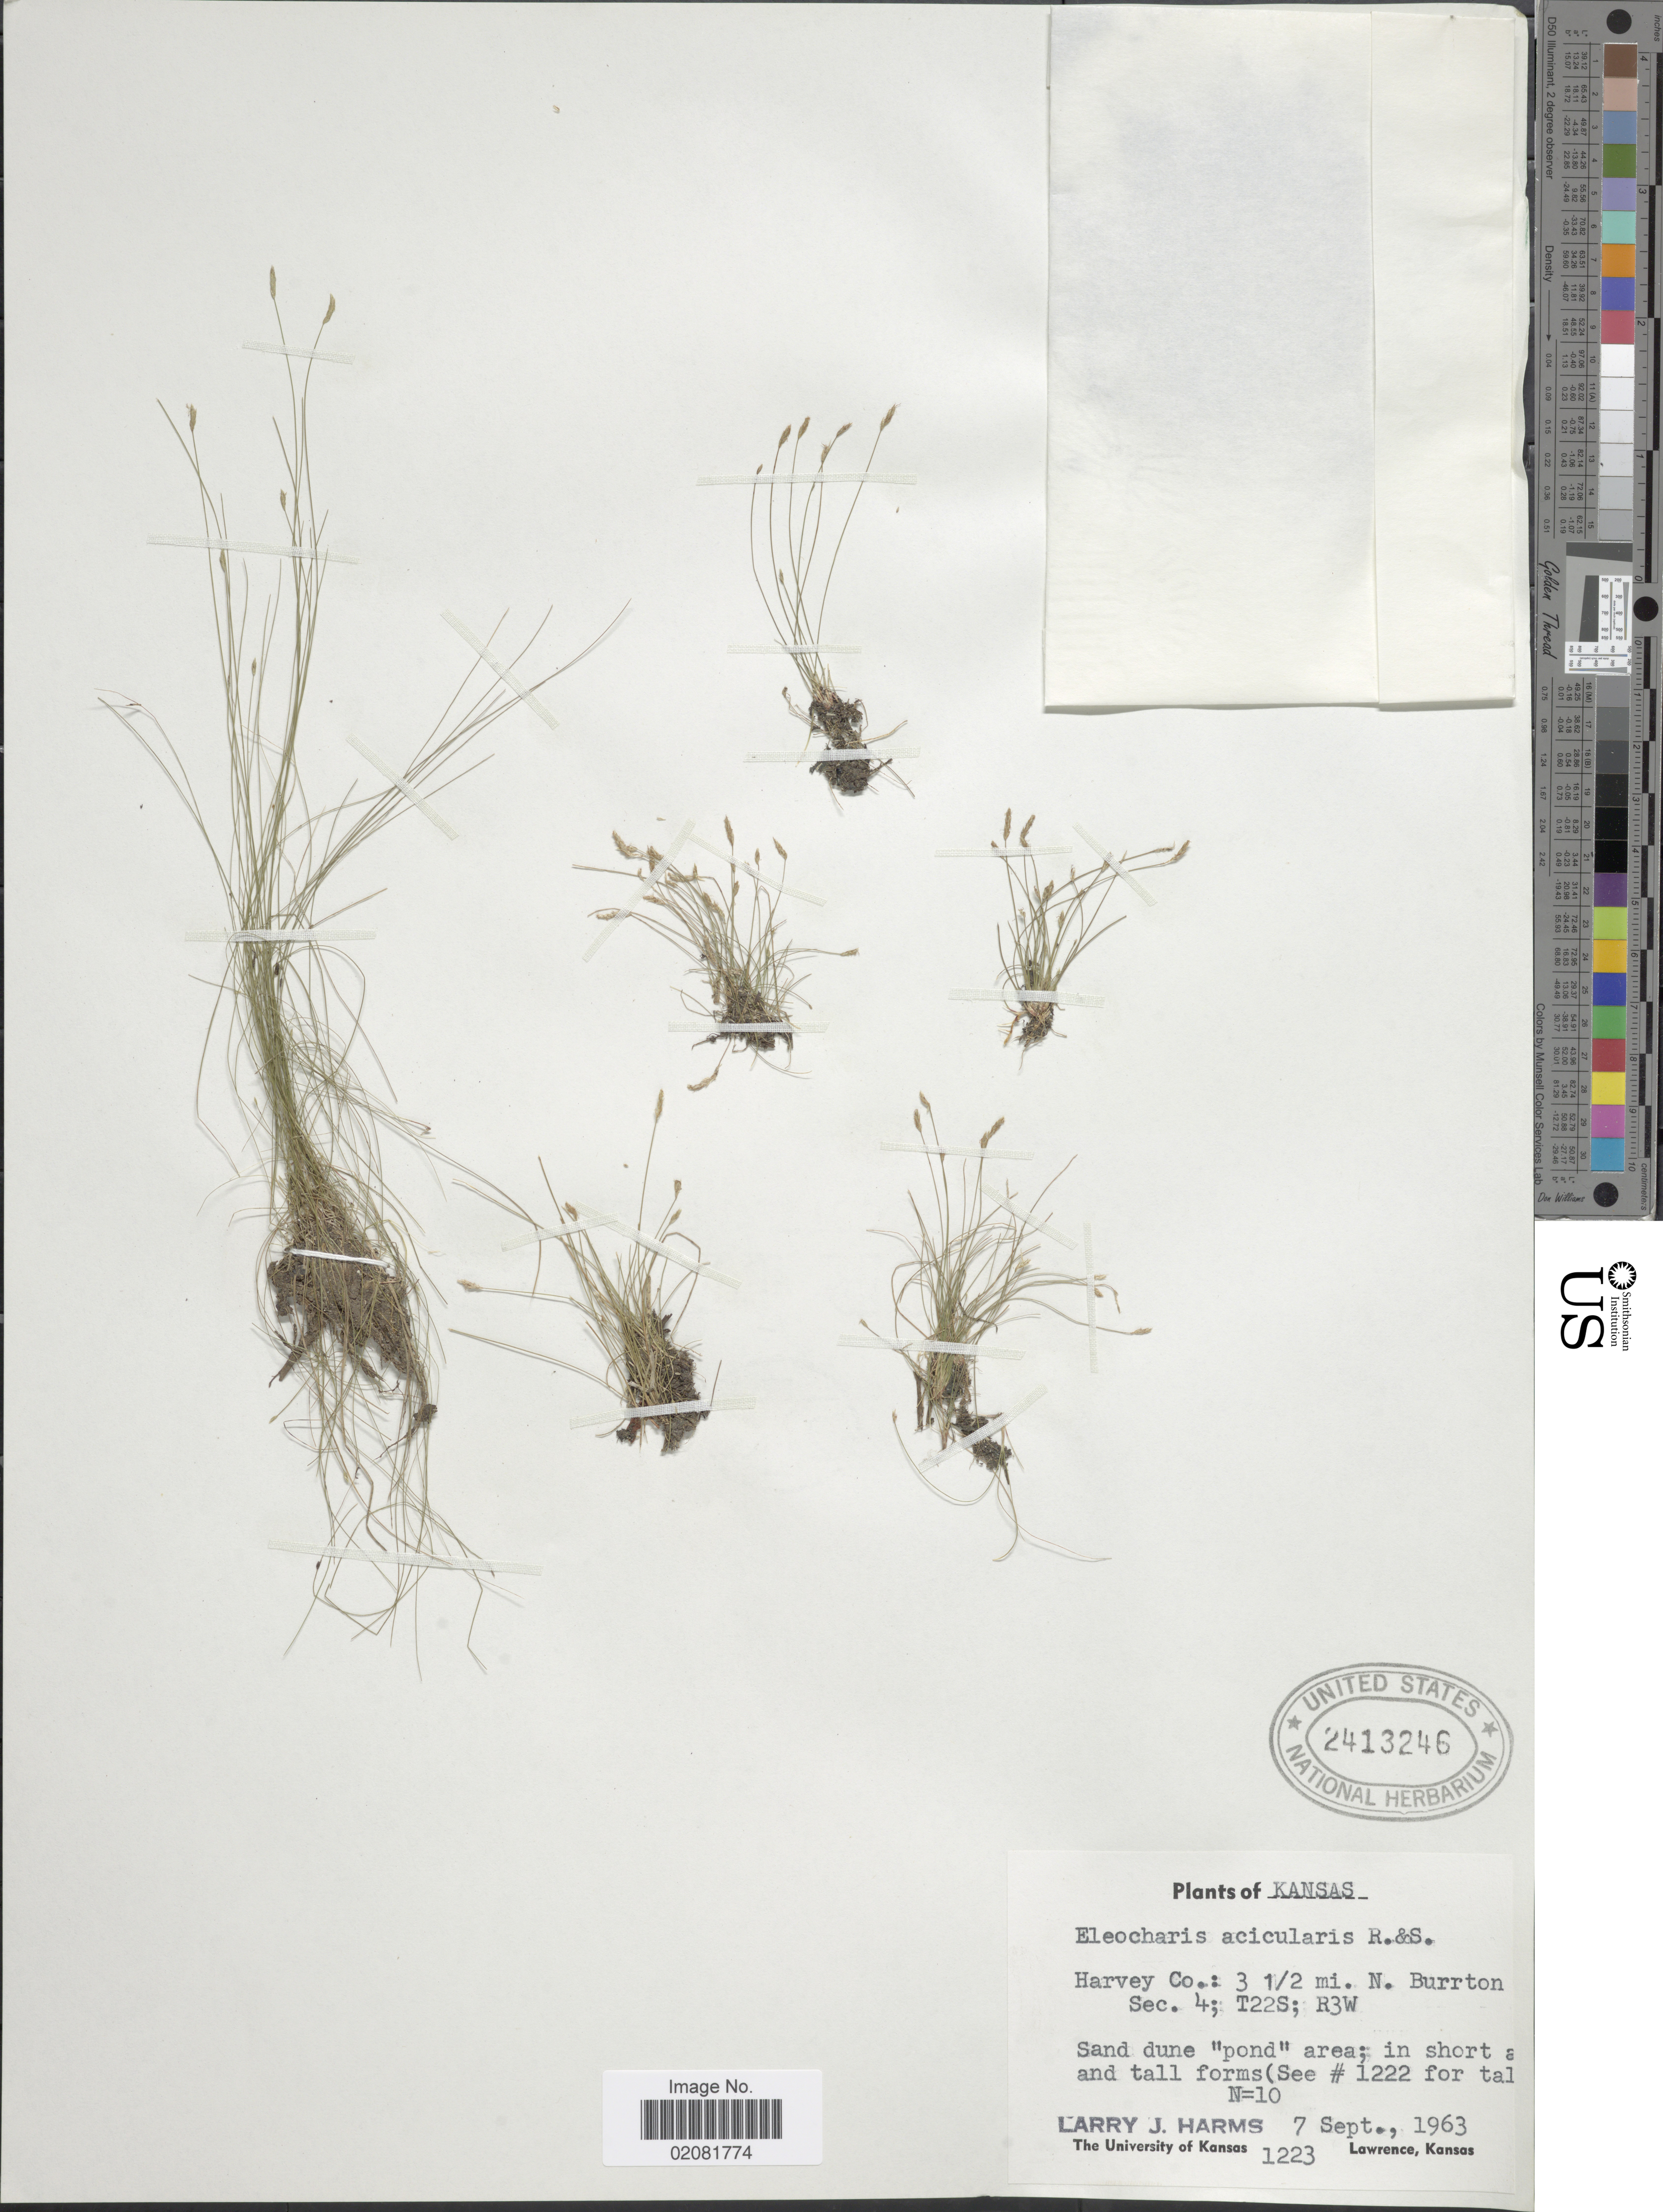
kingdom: Plantae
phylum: Tracheophyta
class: Liliopsida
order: Poales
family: Cyperaceae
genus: Eleocharis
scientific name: Eleocharis acicularis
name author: (L.) Roem. & Schult.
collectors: L. Harms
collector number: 1223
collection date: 1963-09-07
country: United States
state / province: Kansas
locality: Harvey Co.: 3 1/2 mi. N. Burrton Sec. 4; T22S; R3W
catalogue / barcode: US 2413246